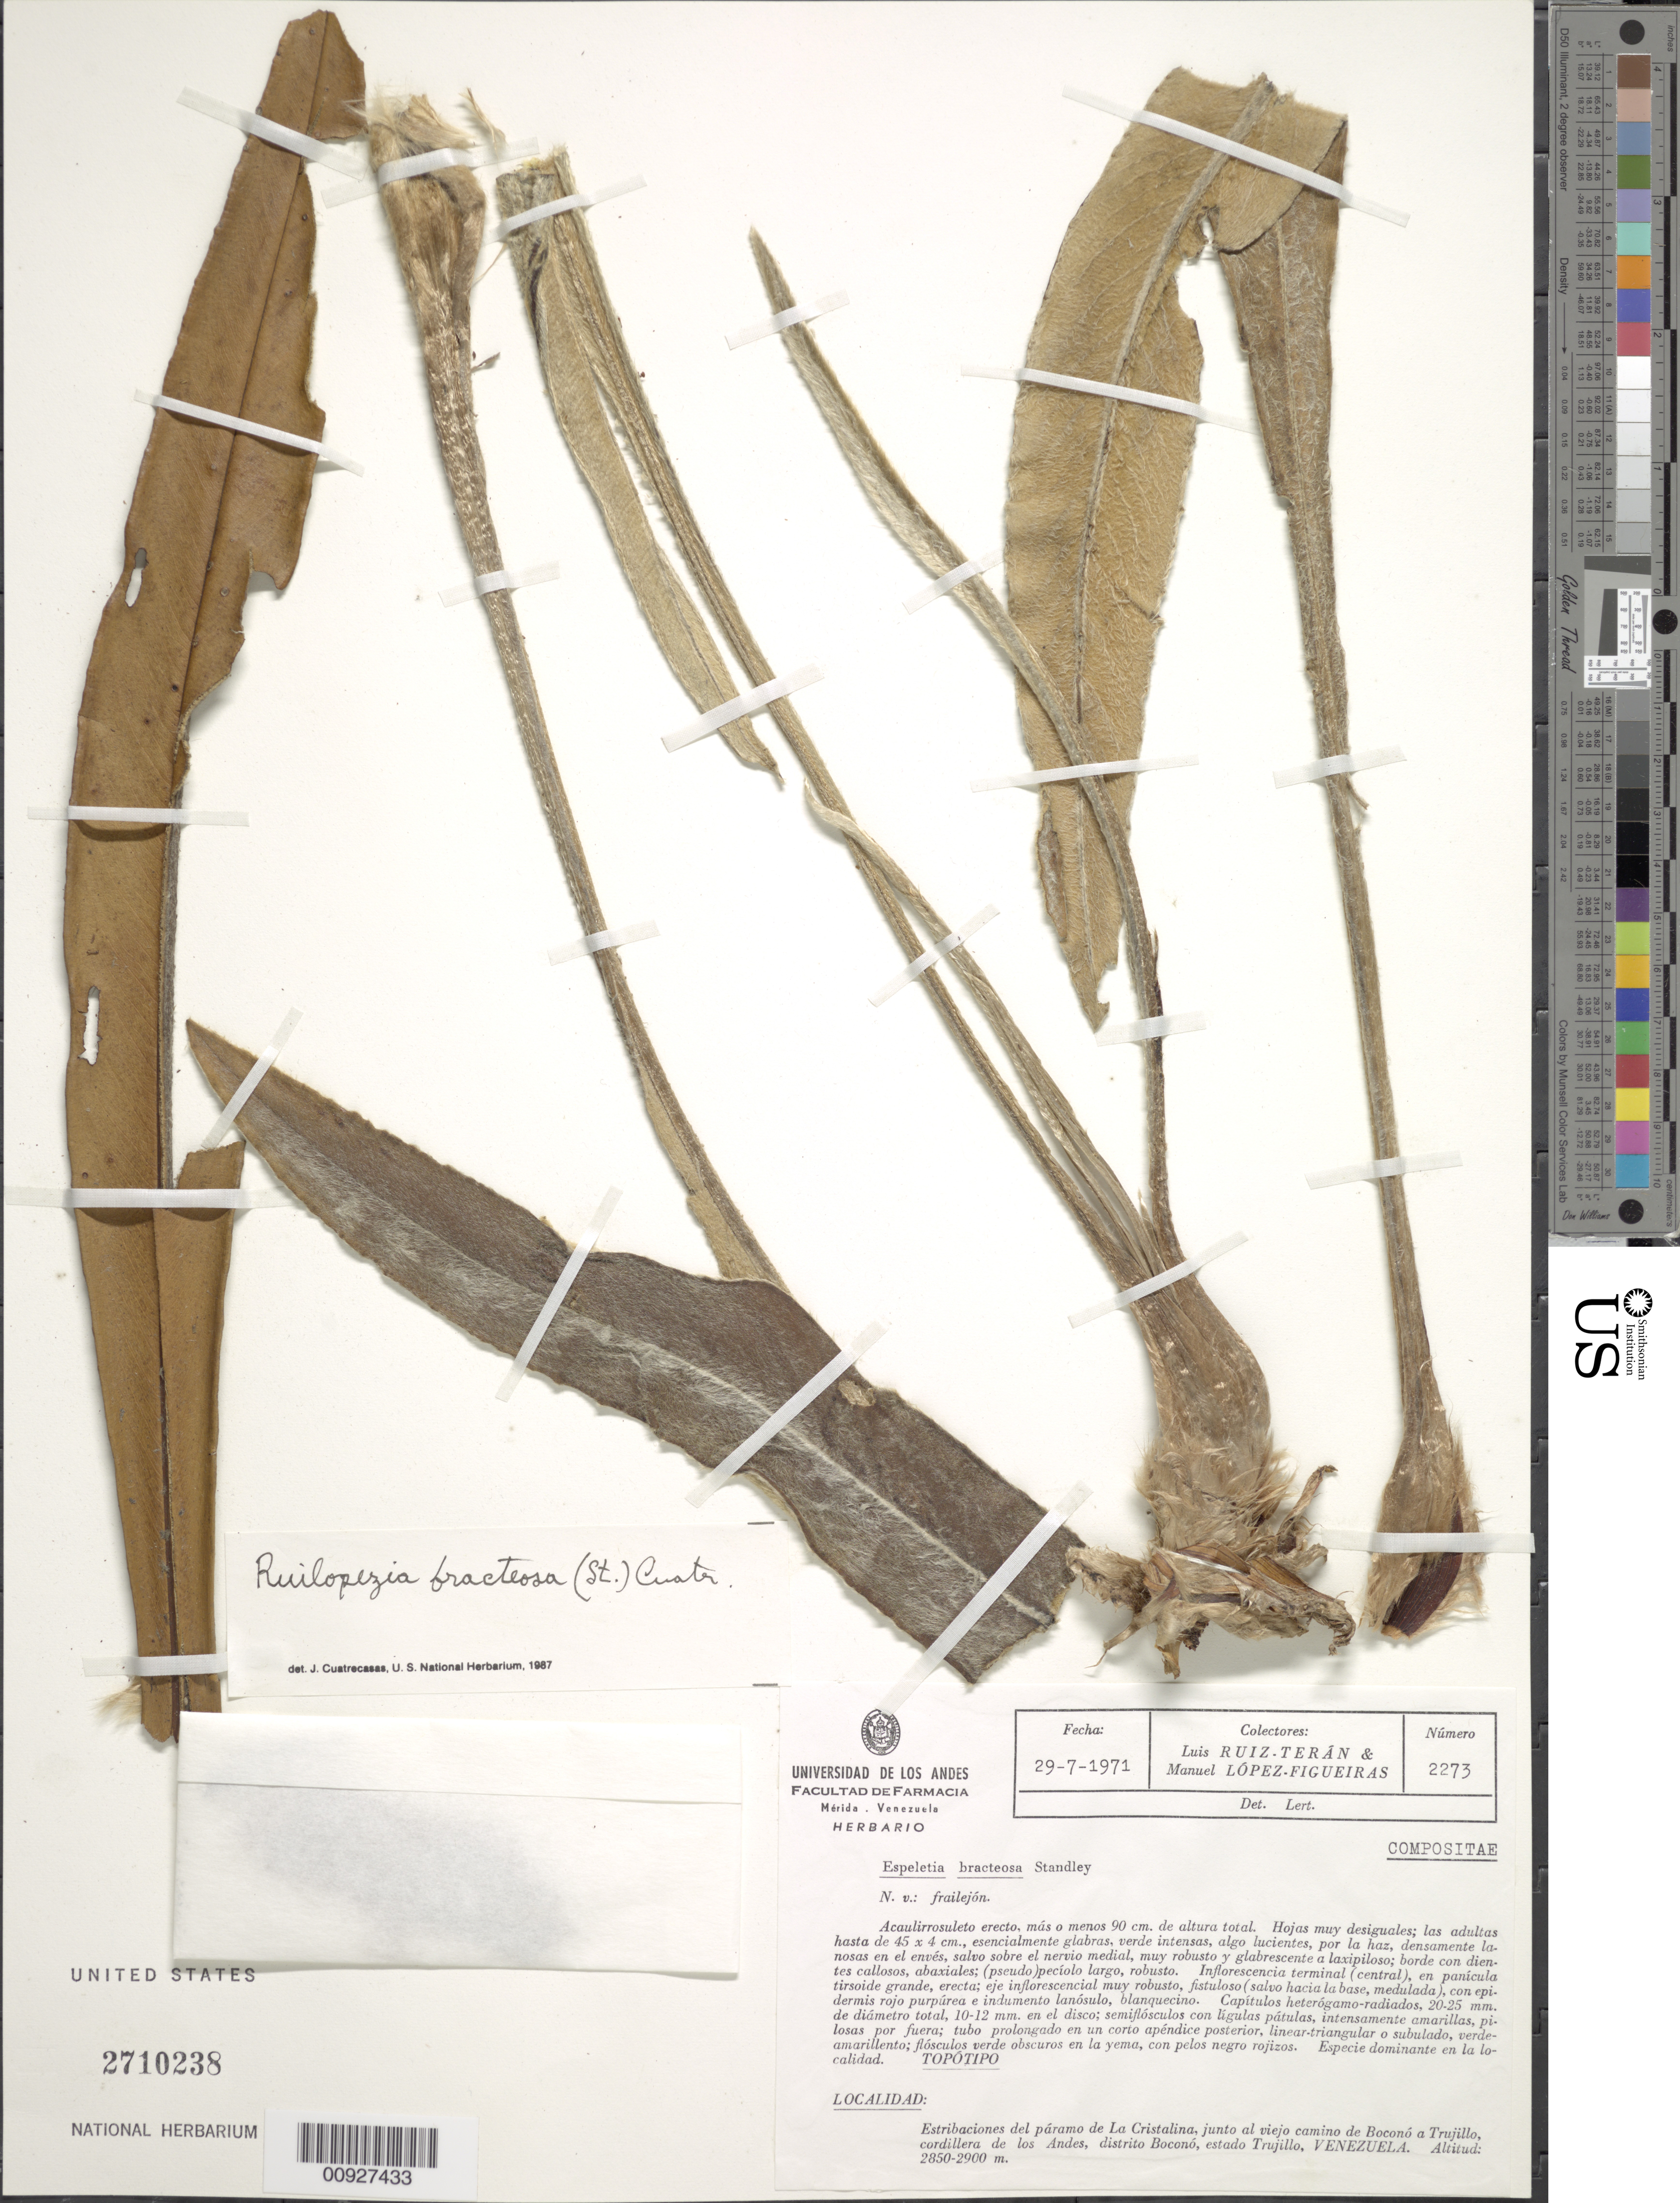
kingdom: Plantae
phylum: Tracheophyta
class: Magnoliopsida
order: Asterales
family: Asteraceae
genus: Ruilopezia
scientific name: Ruilopezia bracteosa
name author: (Standl.) Cuatrec.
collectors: L. E. Ruíz-Terán & M. López Figueiras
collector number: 2273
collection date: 1971-07-29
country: Venezuela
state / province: Trujillo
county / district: Boconó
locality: Estribaciones del páramo de de La Cristalina, junto al viejo camino de boconó a Trujillo, Cordillera de los Andes.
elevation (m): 2850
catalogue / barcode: US 2710238